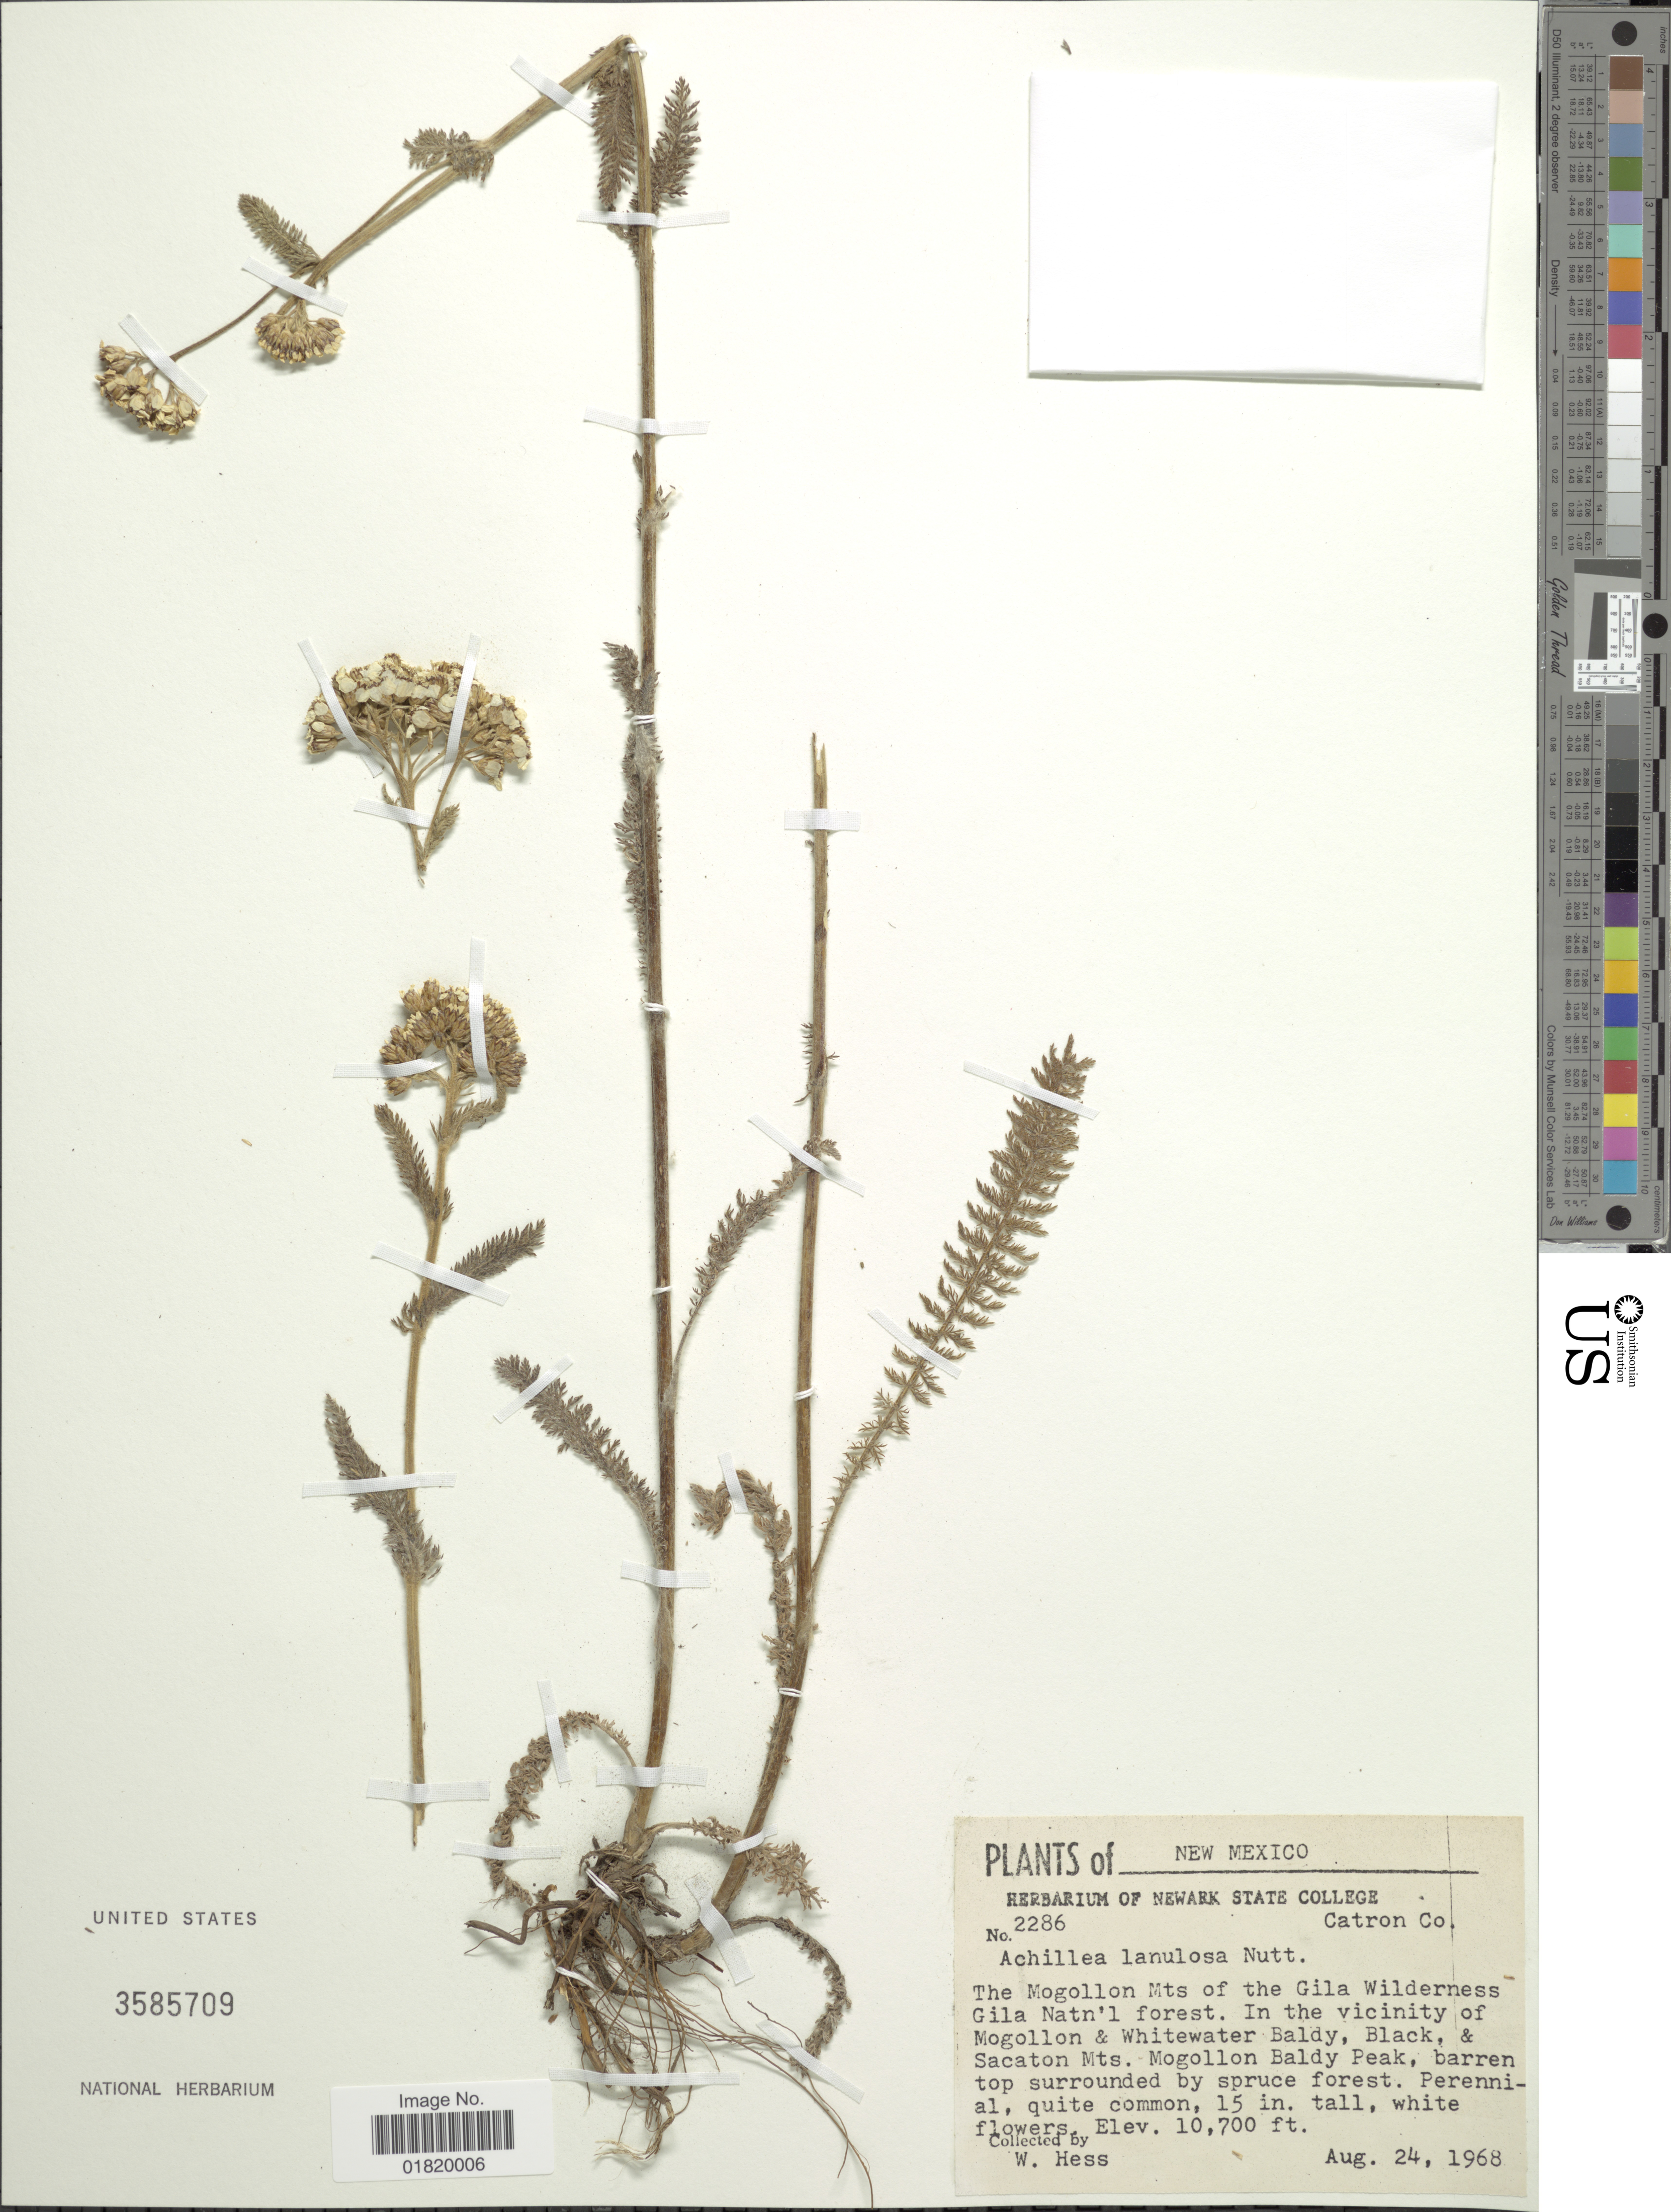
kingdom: Plantae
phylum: Tracheophyta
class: Magnoliopsida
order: Asterales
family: Asteraceae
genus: Achillea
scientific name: Achillea lanulosa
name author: Nutt.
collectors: W. Hess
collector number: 2286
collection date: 1968-08-24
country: United States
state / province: New Mexico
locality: The Mogollon Mts of the Gila Wilderness Gila Natn'l forest. In the vicinity of Mogollon & Whitewater Baldy, Black & Sacaton Mts. Mogollon Baldy Peak. Catron Co.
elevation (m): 3261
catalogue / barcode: US 3585709